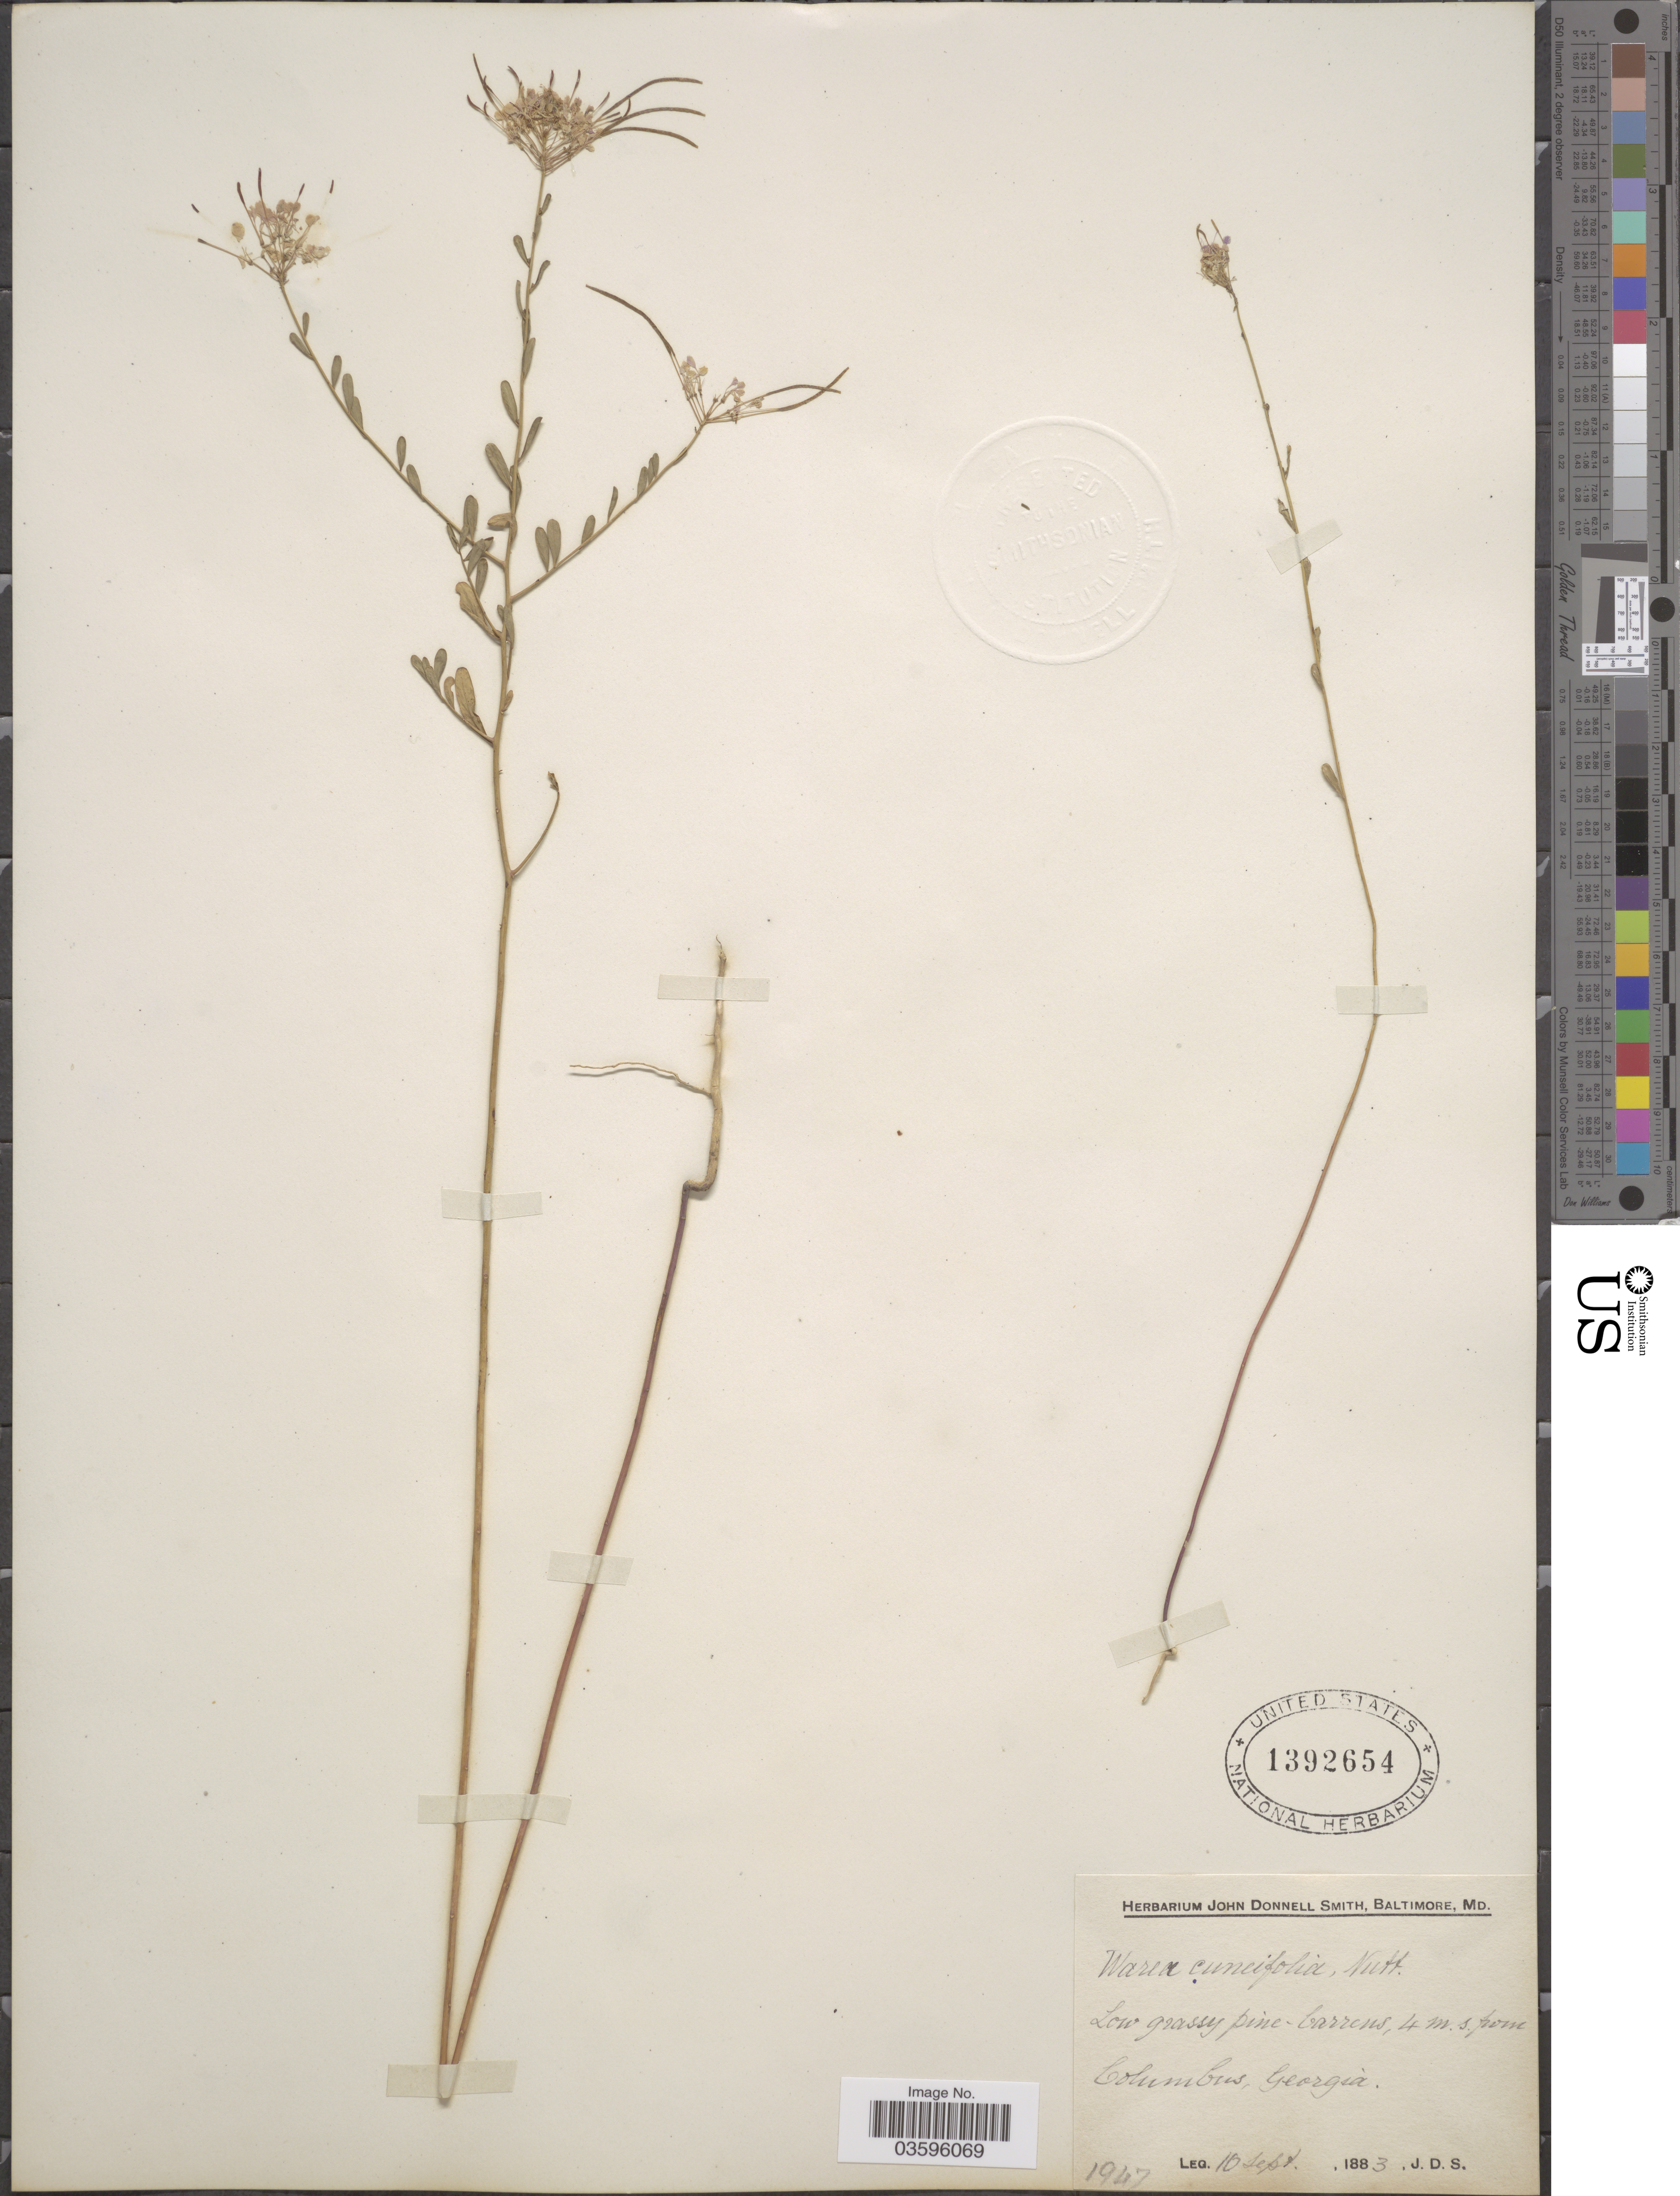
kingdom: Plantae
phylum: Tracheophyta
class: Magnoliopsida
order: Brassicales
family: Brassicaceae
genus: Warea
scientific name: Warea cuneifolia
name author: (Muhl. ex Nutt.) Nutt.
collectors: J. Donnell Smith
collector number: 1947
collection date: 1883-09-10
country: United States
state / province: Georgia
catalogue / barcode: US 1392654